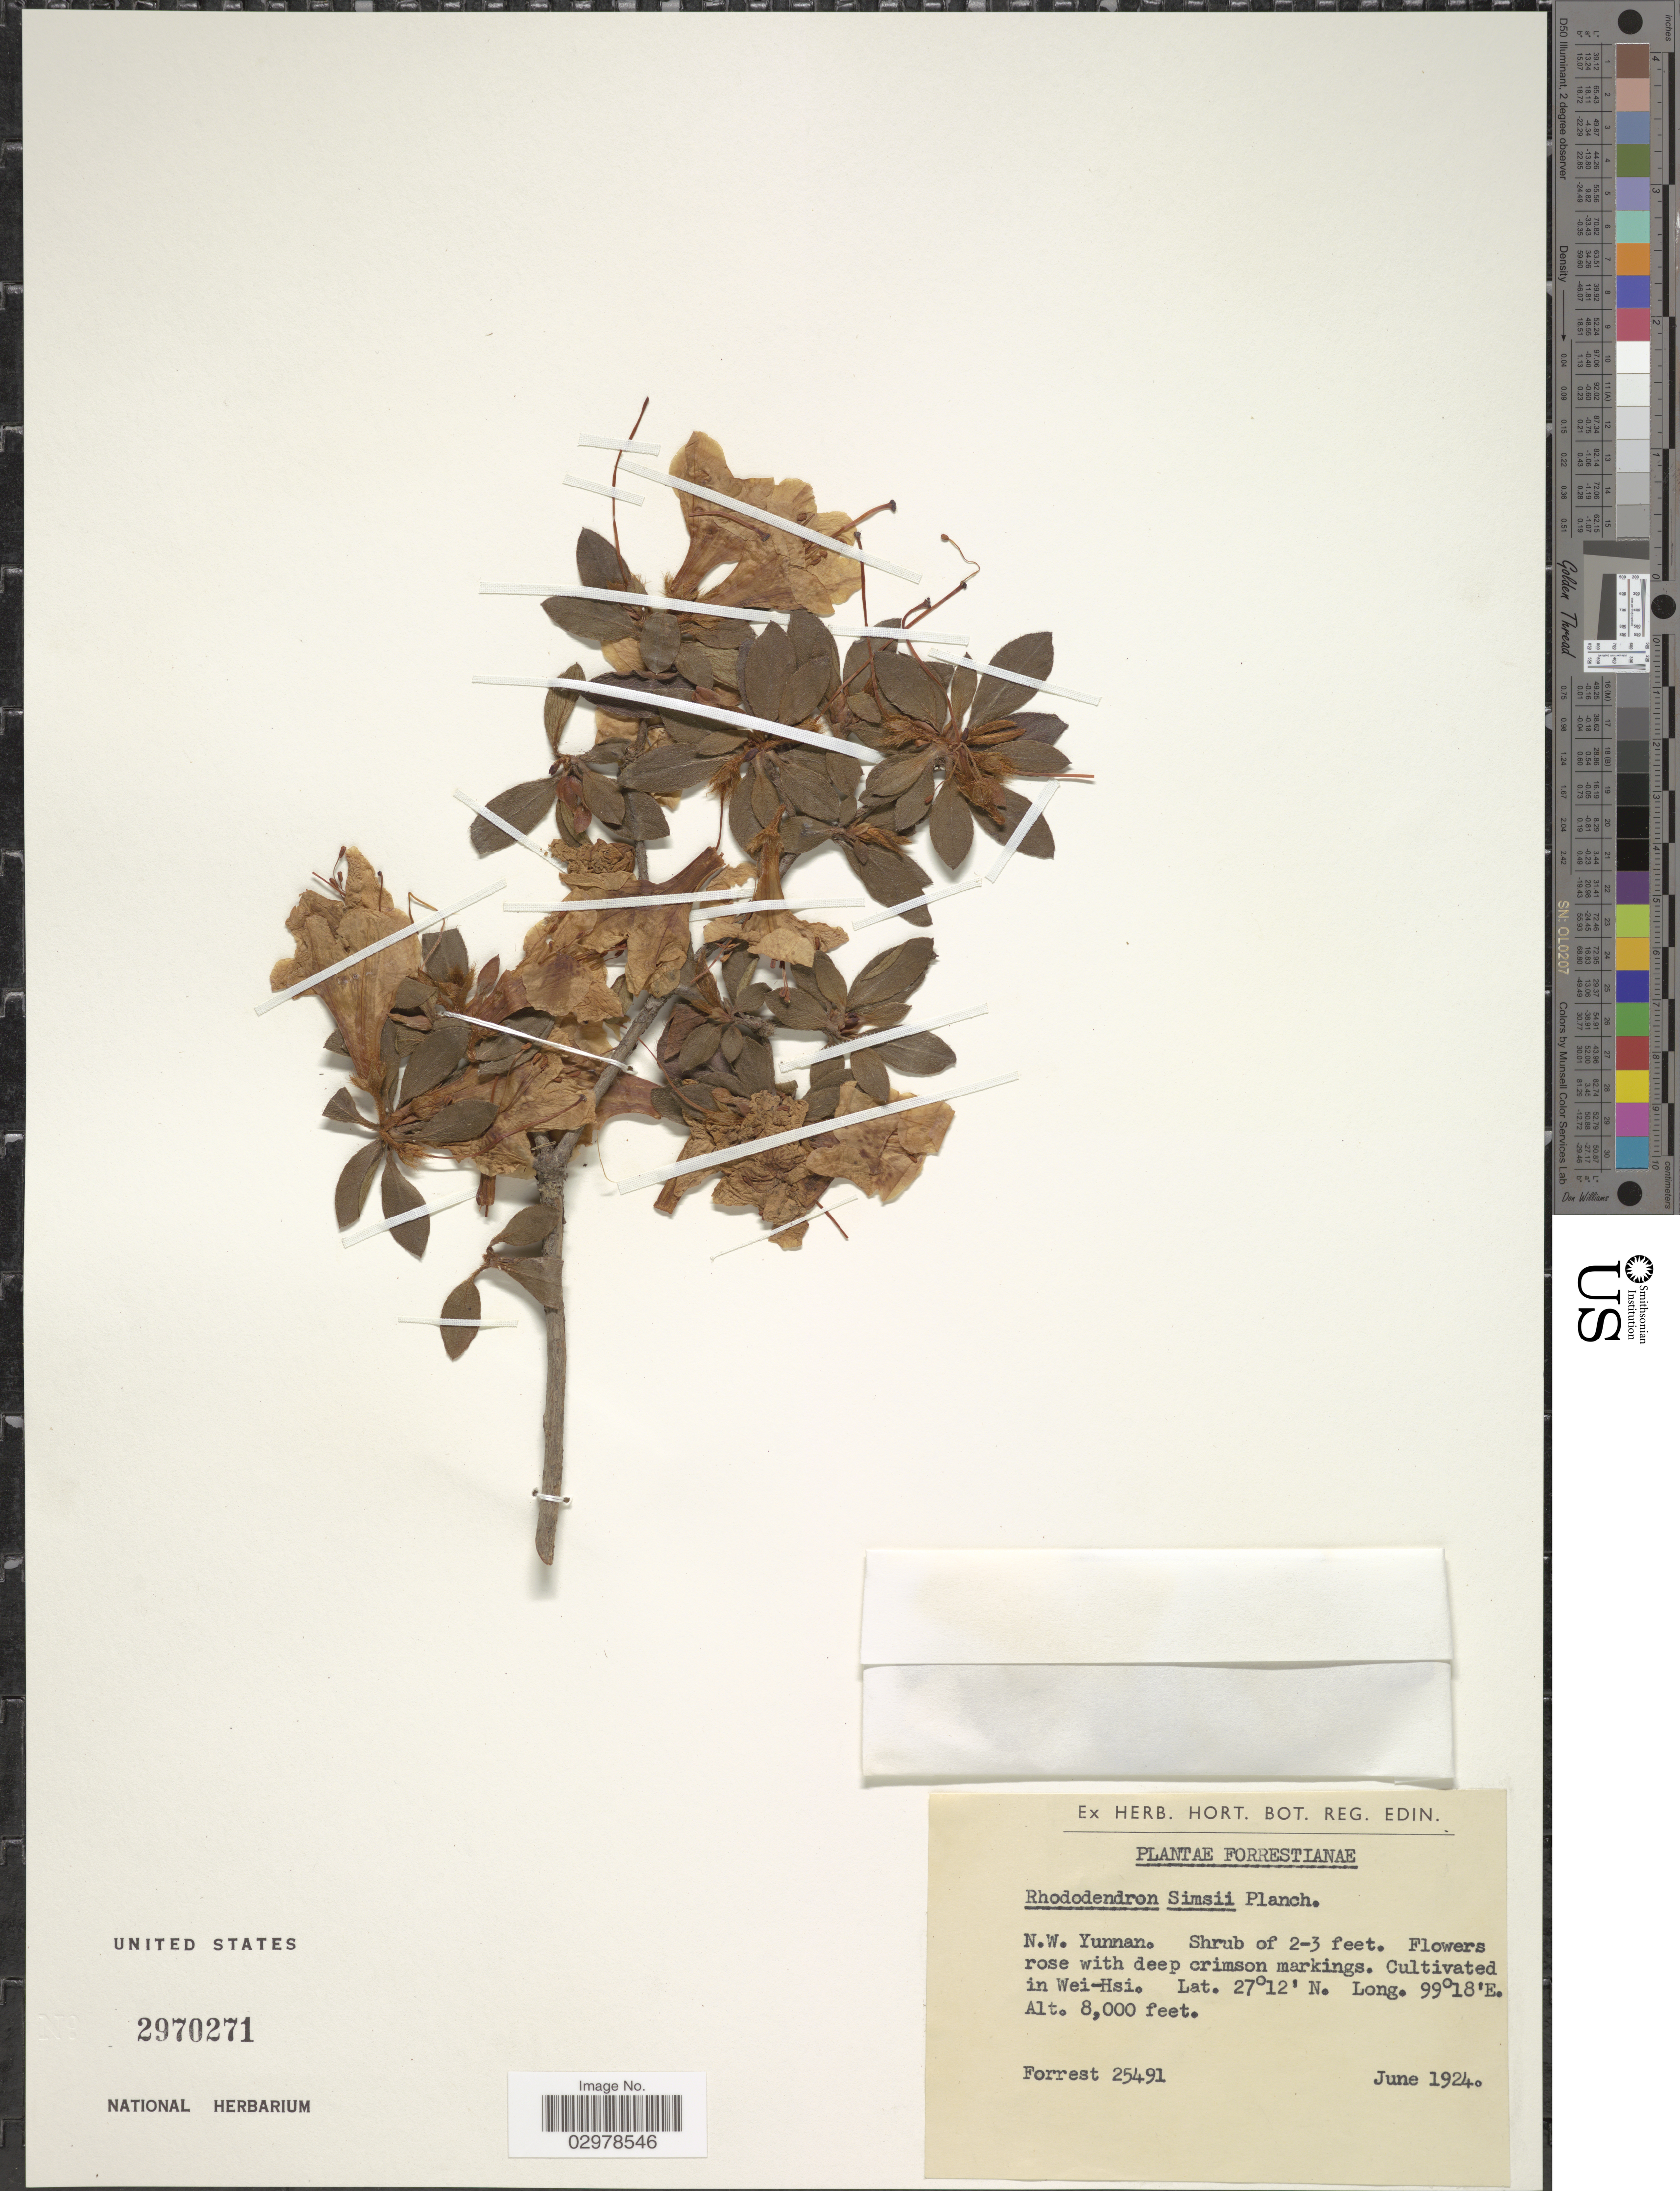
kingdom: Plantae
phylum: Tracheophyta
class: Magnoliopsida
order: Ericales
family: Ericaceae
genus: Rhododendron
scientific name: Rhododendron simsii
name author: Planch.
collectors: -. Forrest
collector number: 25491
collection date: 1924-06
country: China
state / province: Yunnan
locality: N.W. Yunnan. Cultivated in Wei-Hsi.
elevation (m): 2438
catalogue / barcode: US 2970271